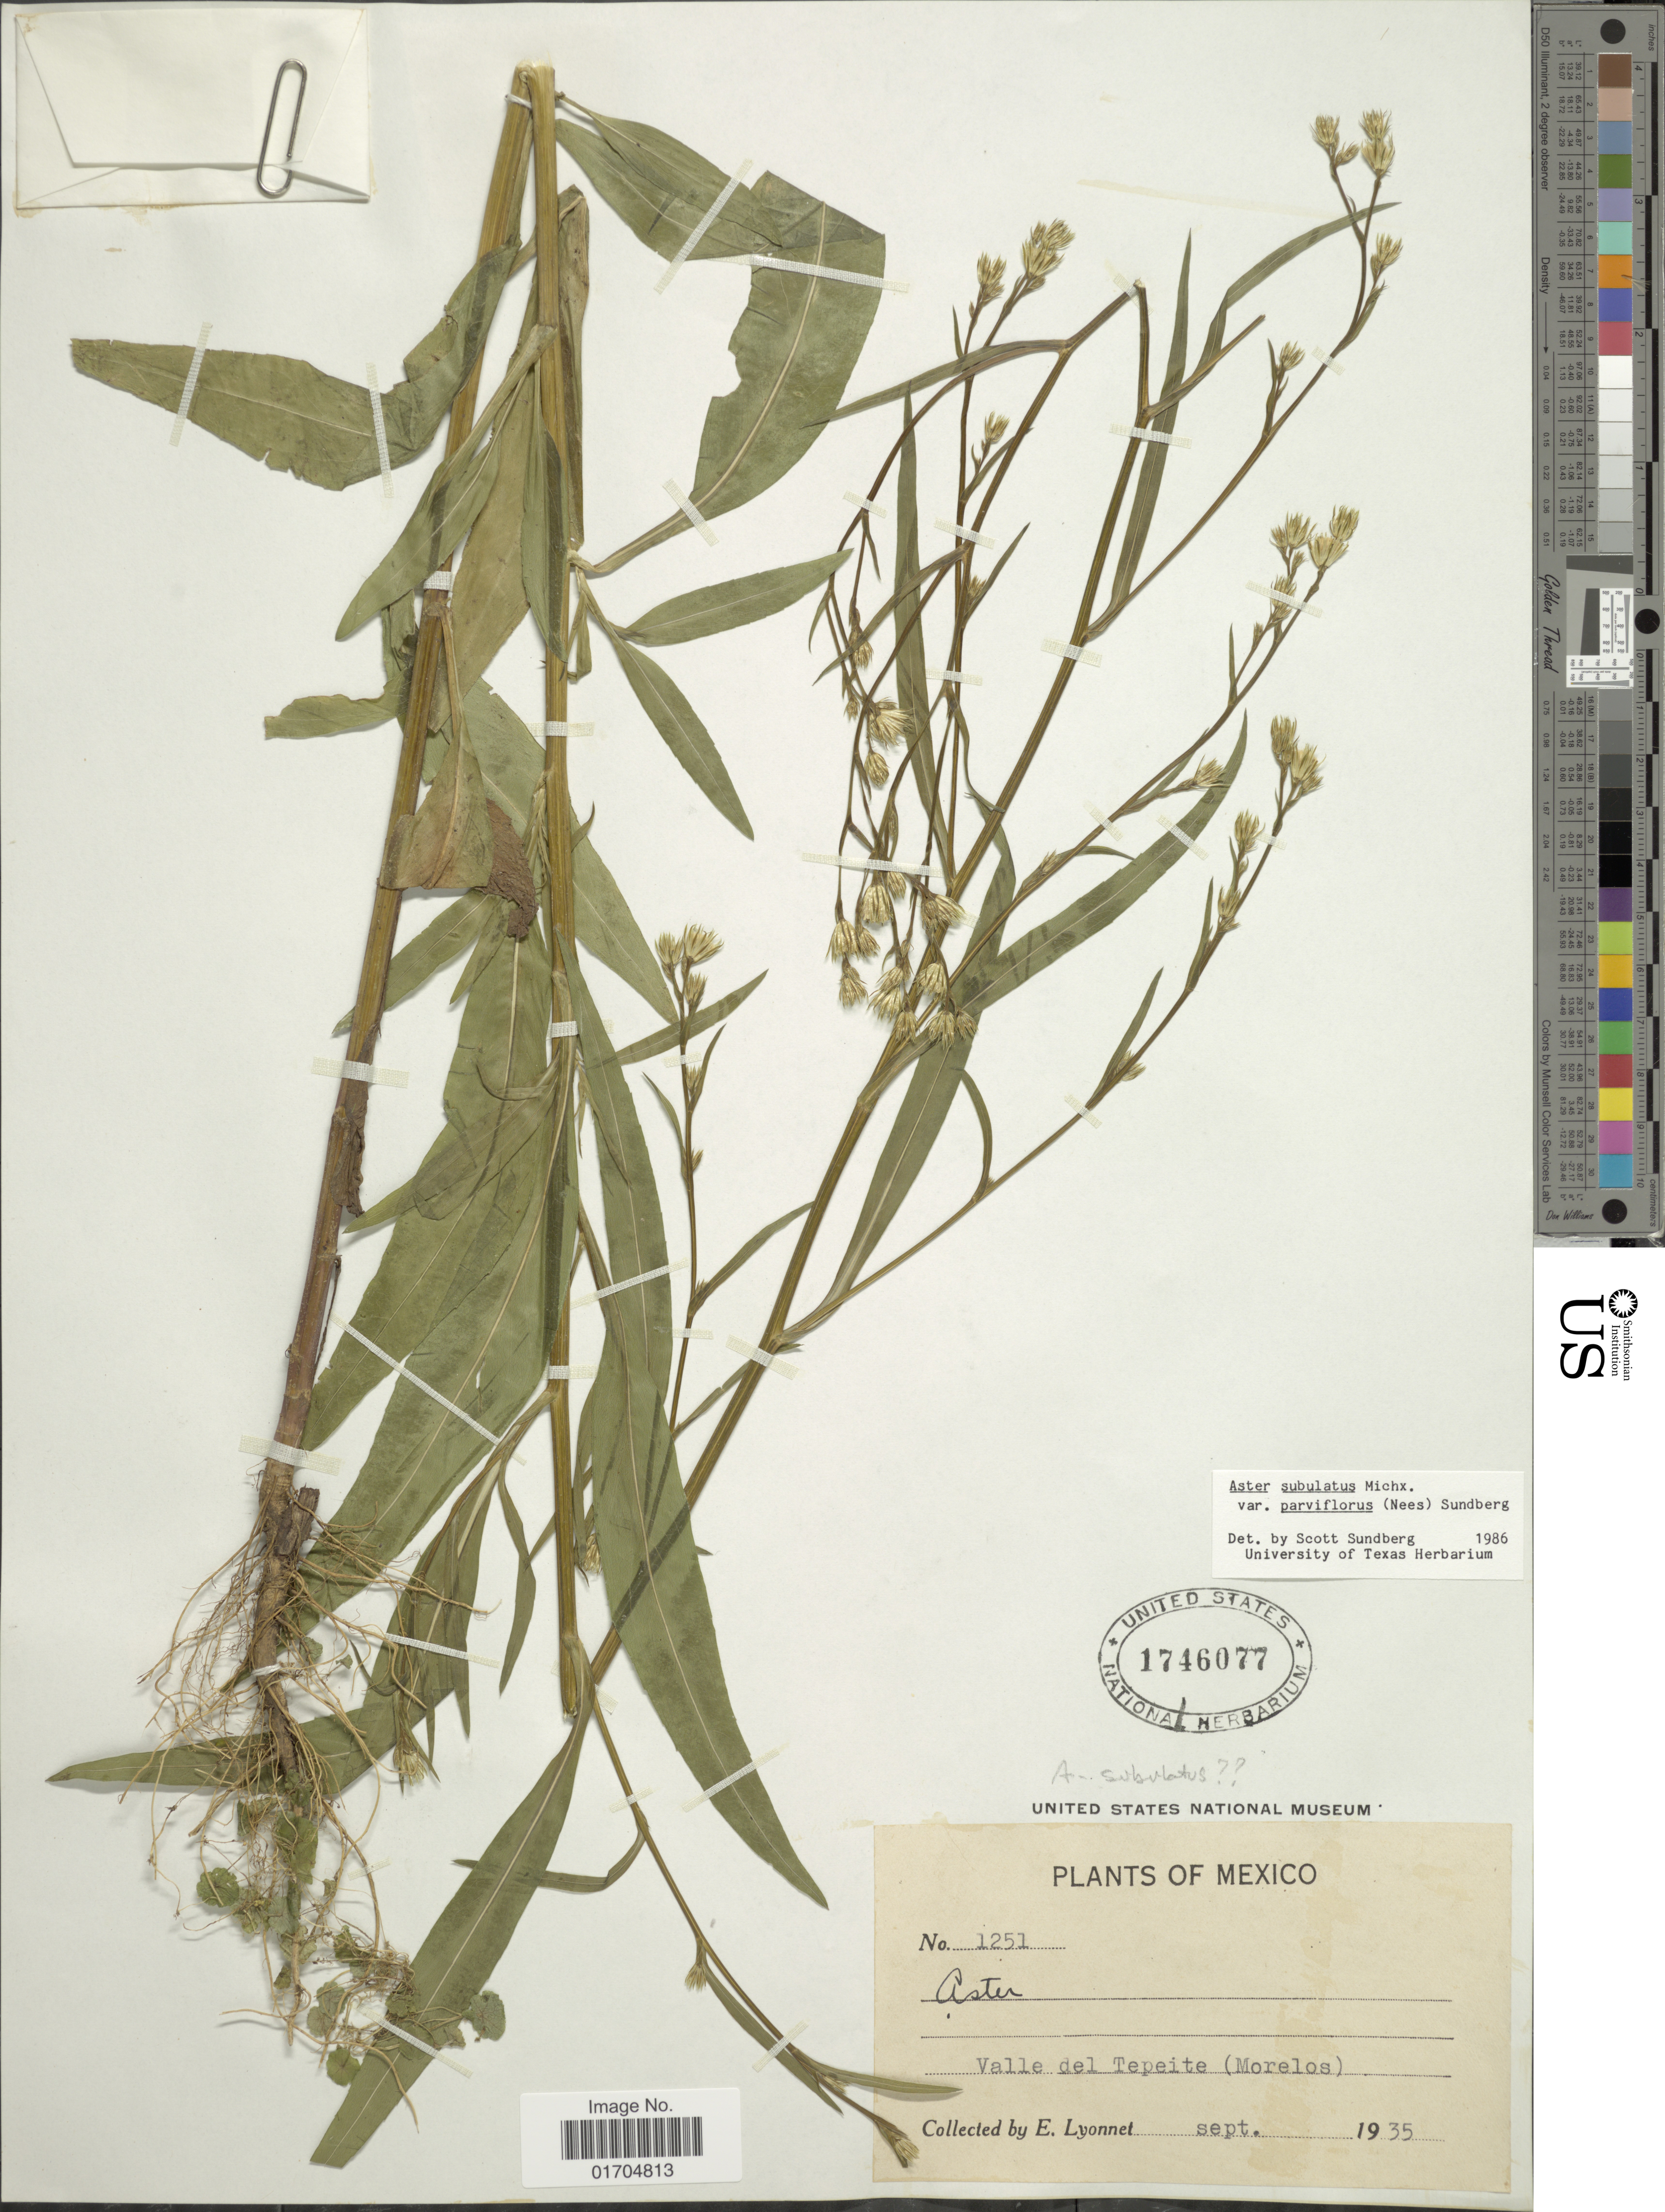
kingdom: Plantae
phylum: Tracheophyta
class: Magnoliopsida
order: Asterales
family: Asteraceae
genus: Symphyotrichum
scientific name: Symphyotrichum subulatum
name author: (Michx.) G.L. Nesom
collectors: P. Lyonnet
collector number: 1251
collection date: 1935-09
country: Mexico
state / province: Morelos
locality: Valle del Tepeite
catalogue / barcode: US 1746077